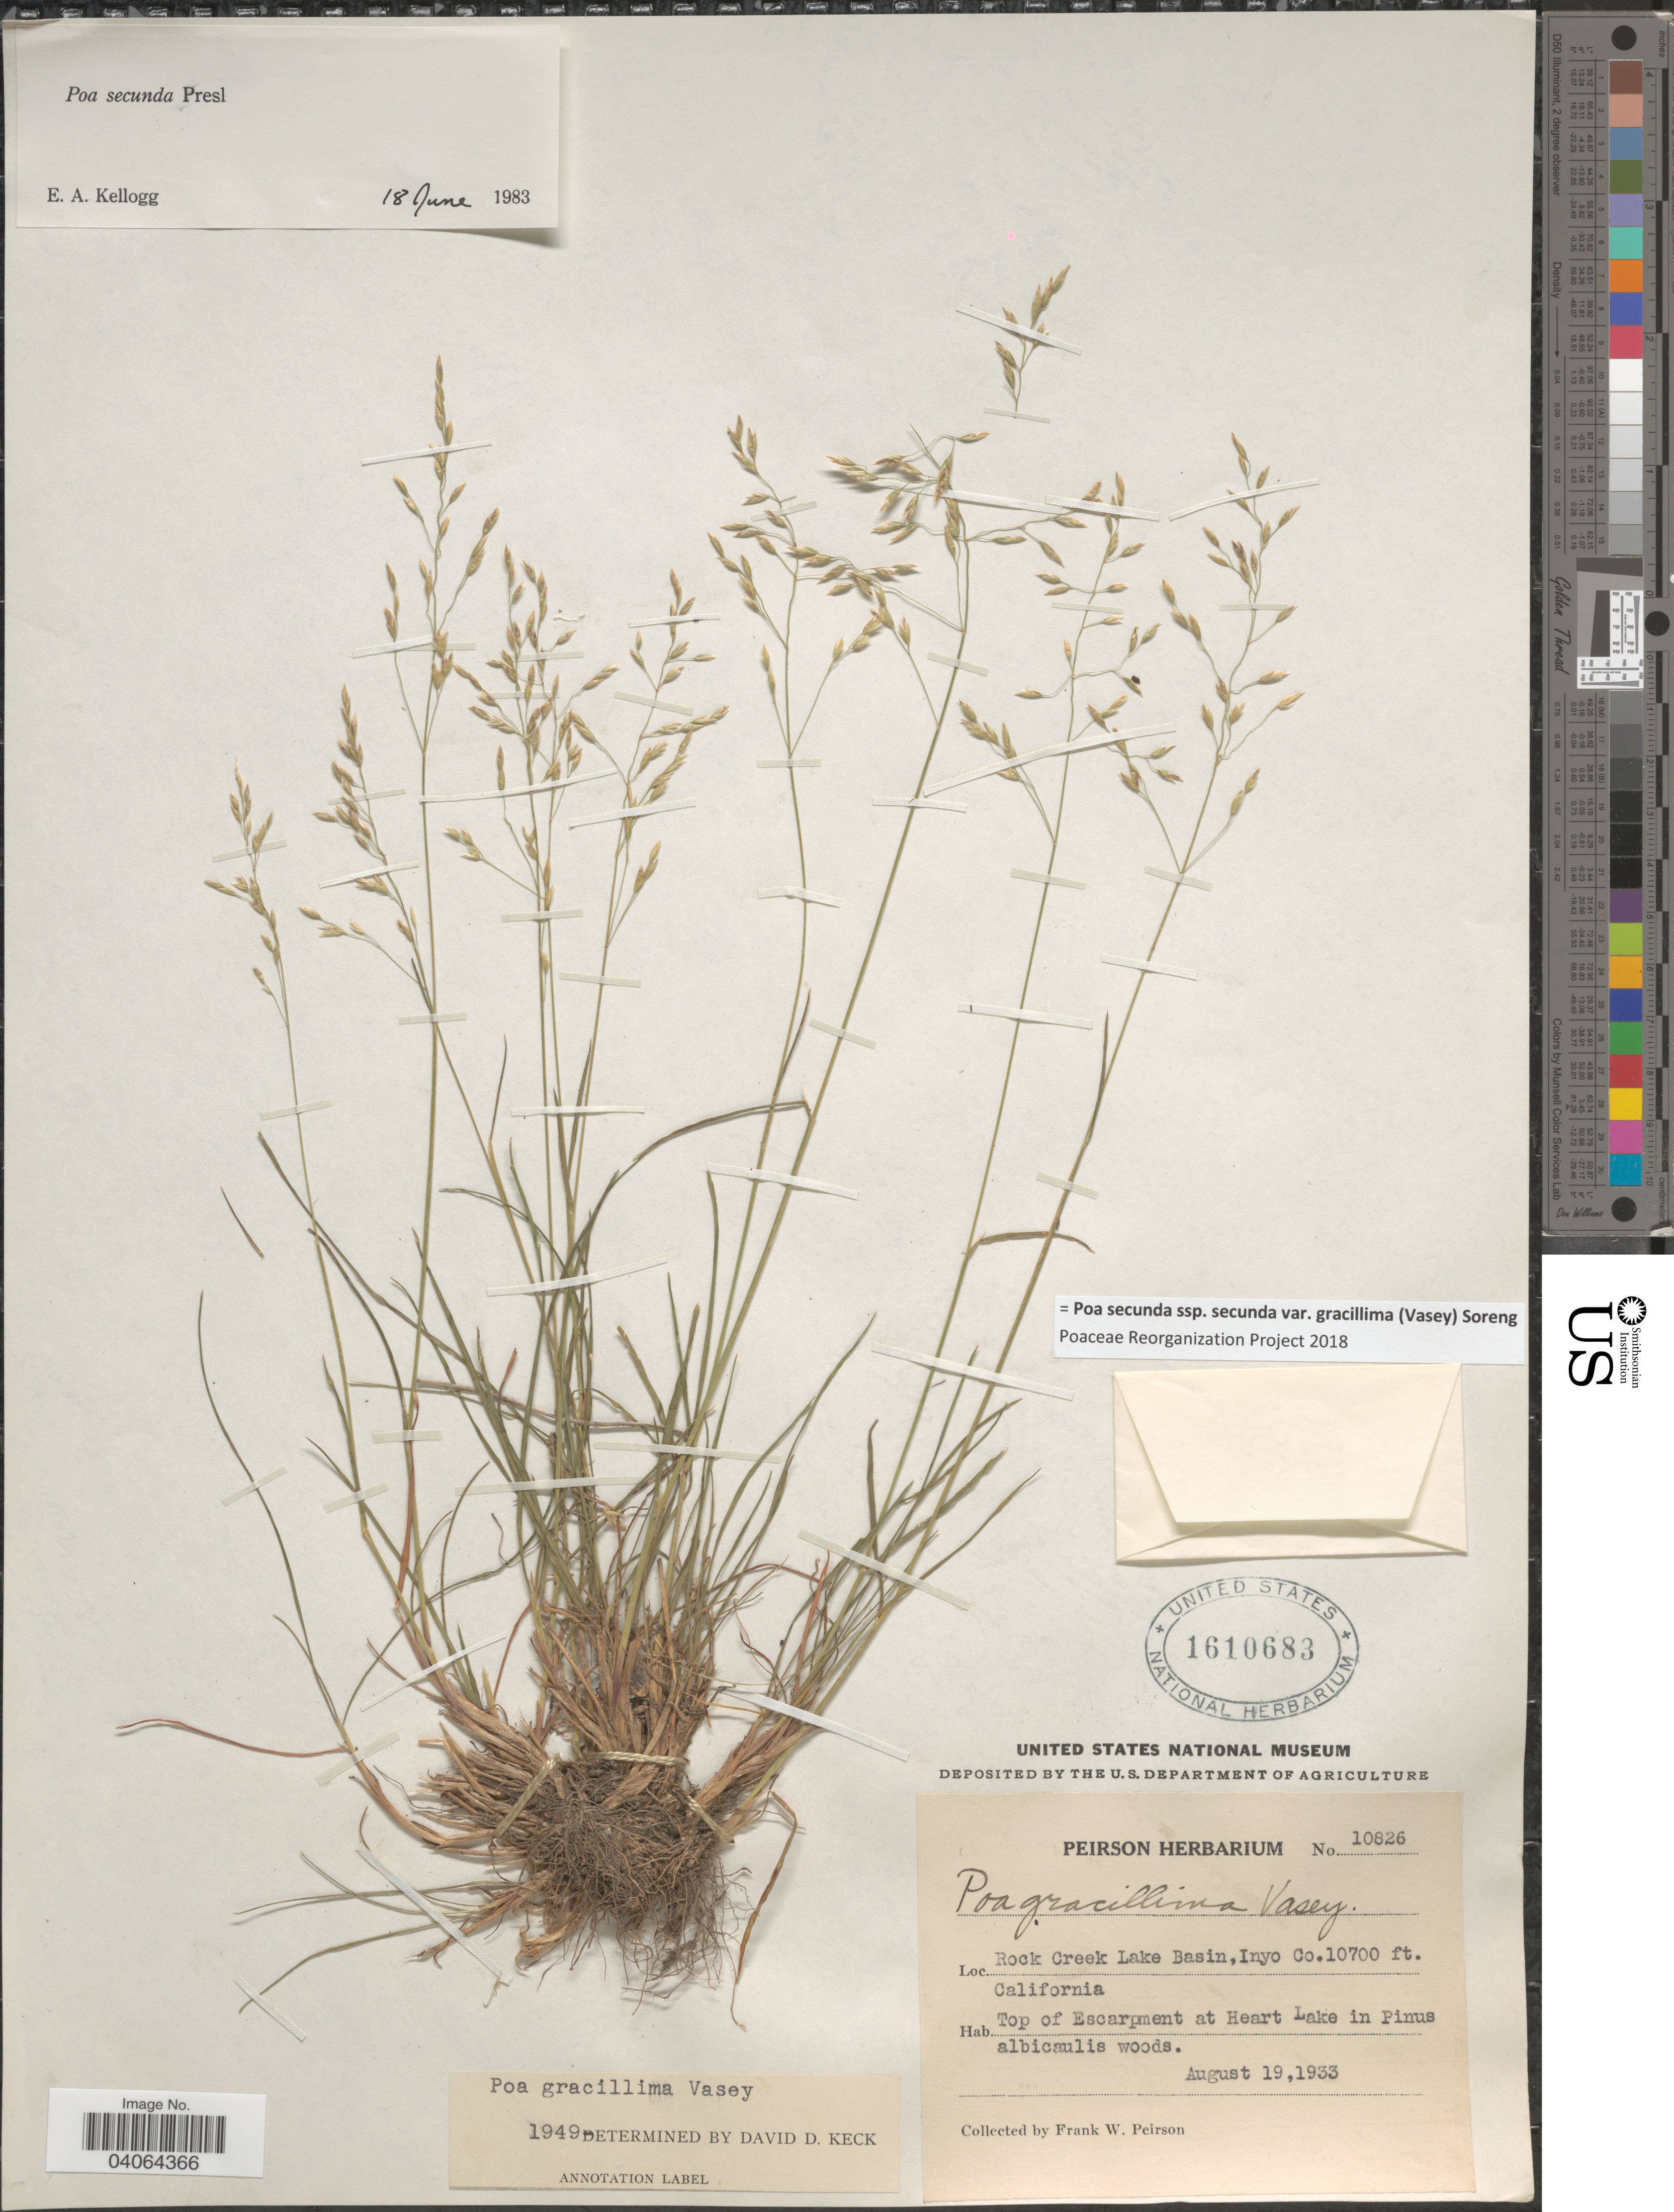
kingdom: Plantae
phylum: Tracheophyta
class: Liliopsida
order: Poales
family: Poaceae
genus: Poa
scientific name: Poa secunda subsp. secunda var. gracillima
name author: (Vasey) Soreng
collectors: F. Peirson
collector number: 10826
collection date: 1933-08-19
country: United States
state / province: California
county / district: Inyo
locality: Rock Creek Lake Basin, Inyo Co. Top of Escarpment at Heart Lake.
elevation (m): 3261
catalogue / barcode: US 1610683